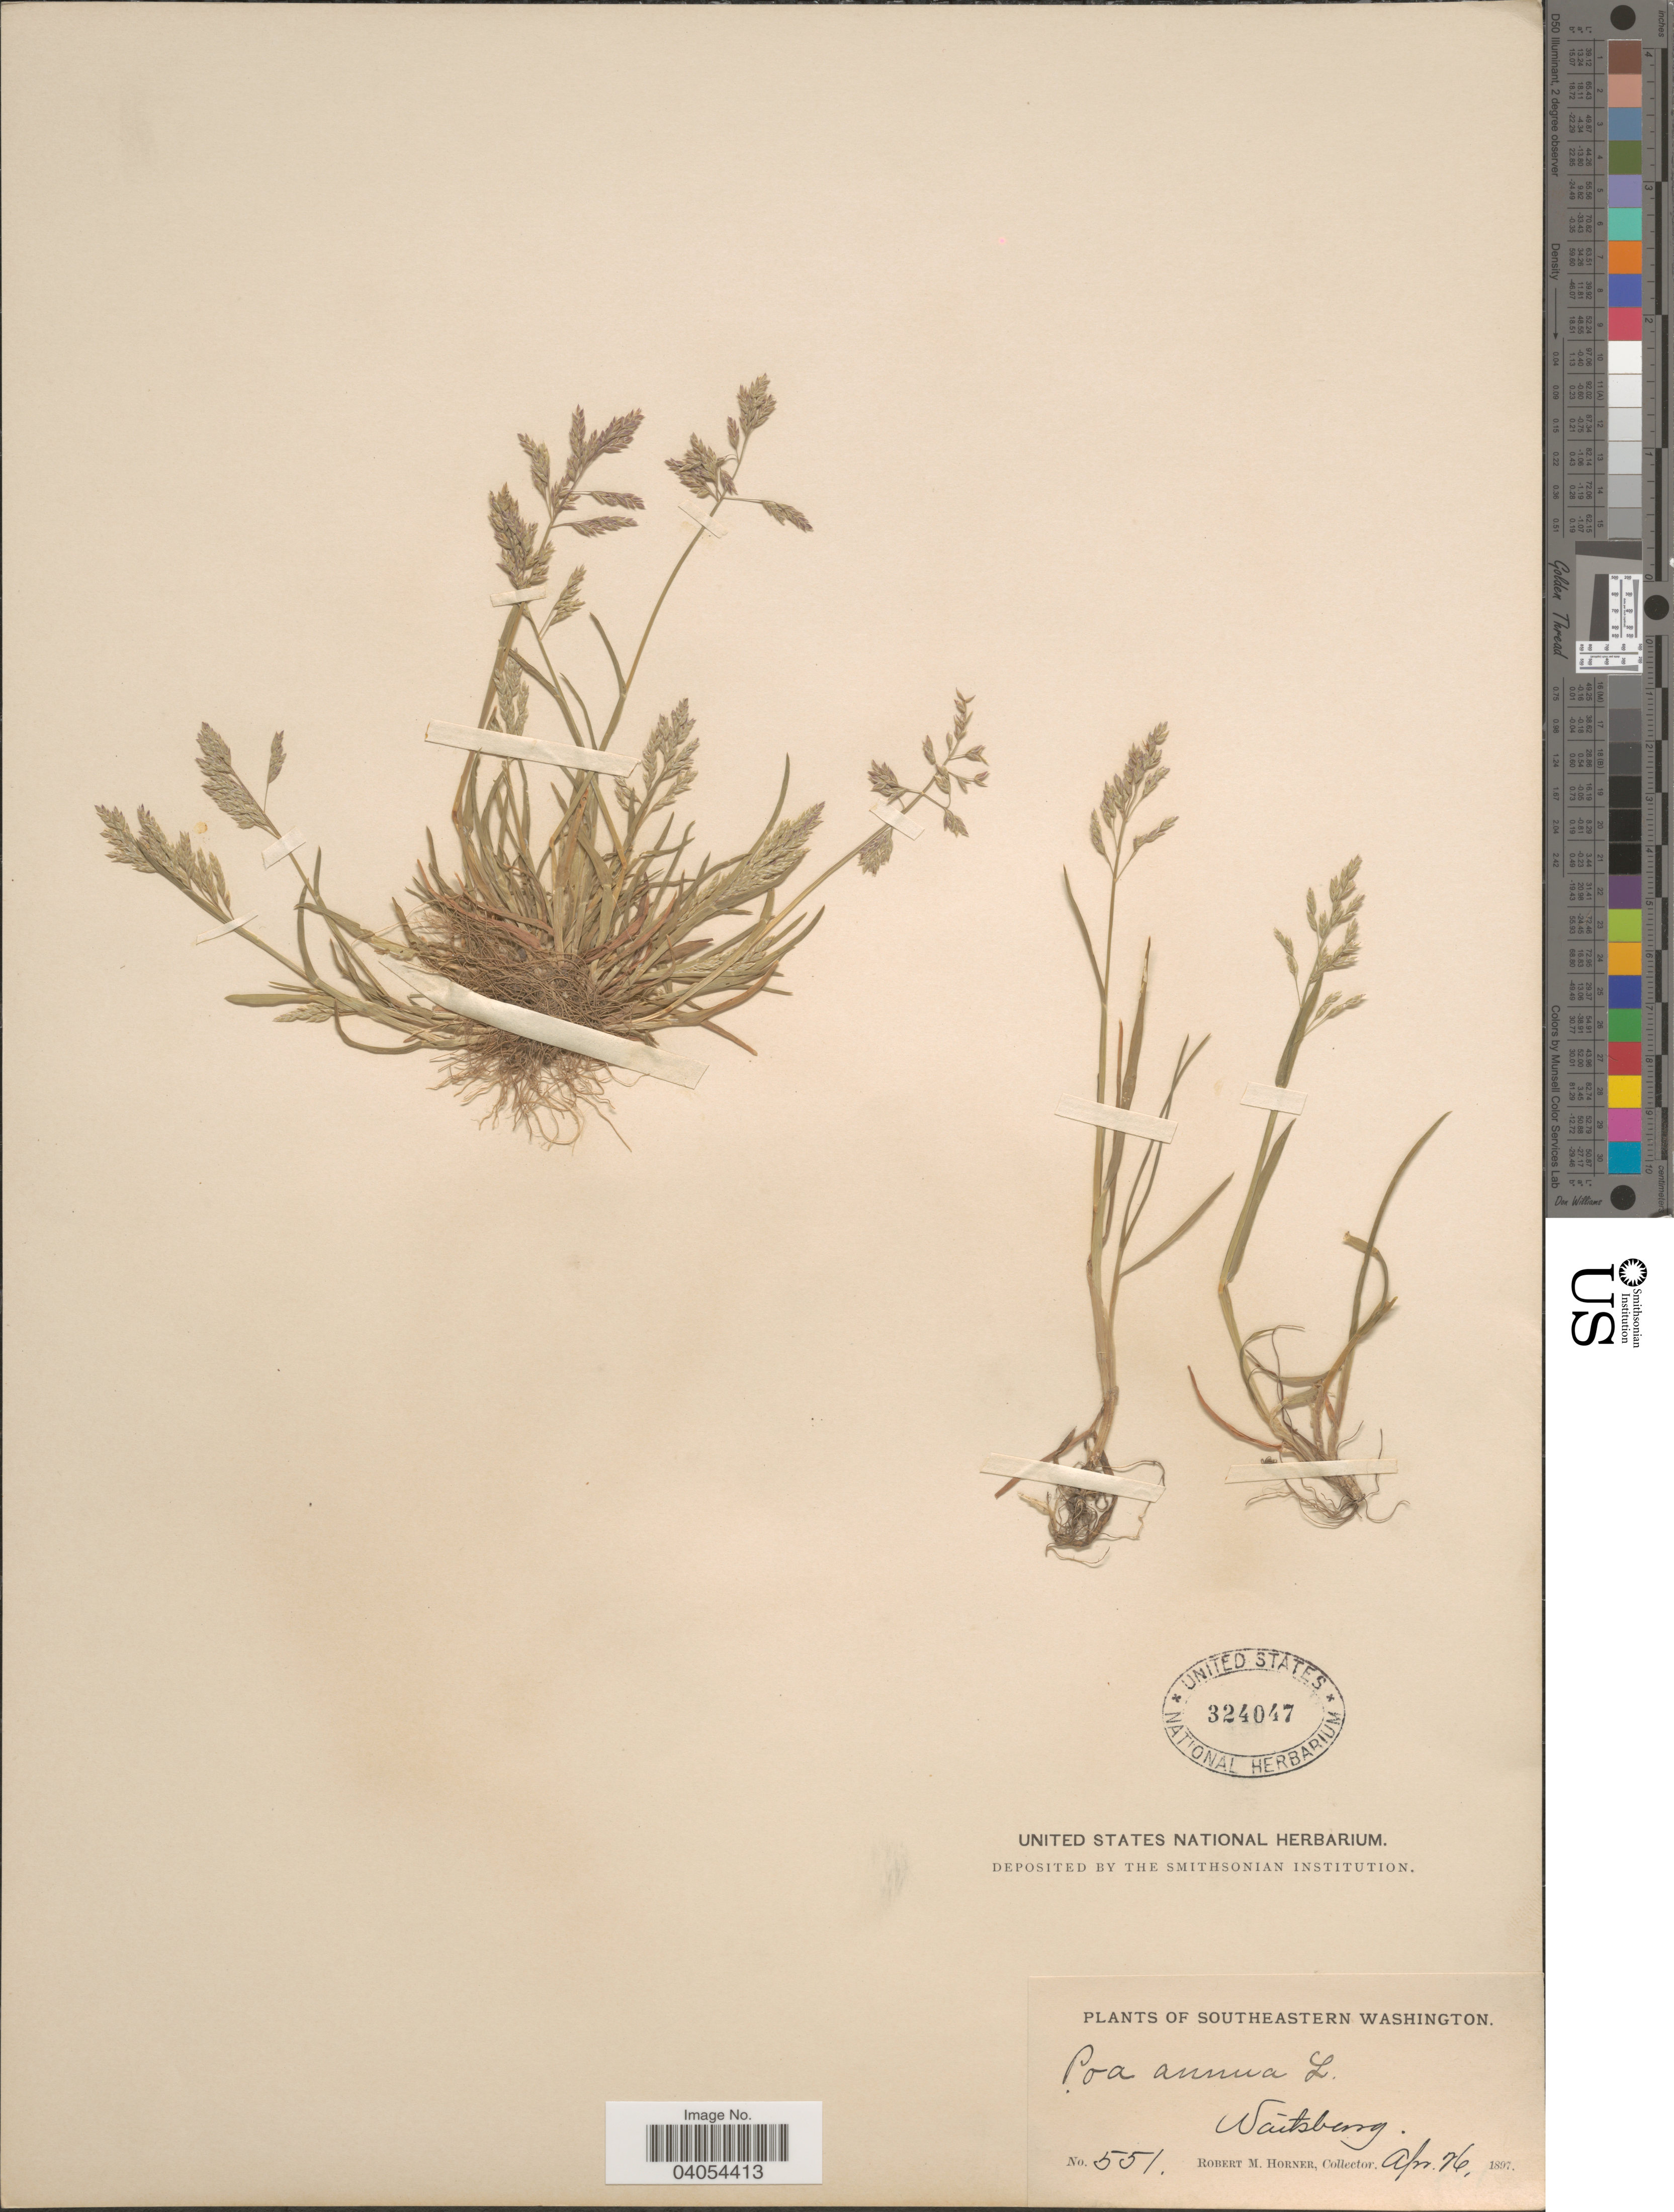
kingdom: Plantae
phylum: Tracheophyta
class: Liliopsida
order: Poales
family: Poaceae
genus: Poa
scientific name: Poa annua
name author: L.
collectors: R. Horner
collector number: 551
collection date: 1897-04-26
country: United States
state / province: Washington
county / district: Walla Walla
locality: Southeastern Washington. Waitsburg.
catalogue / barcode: US 324047